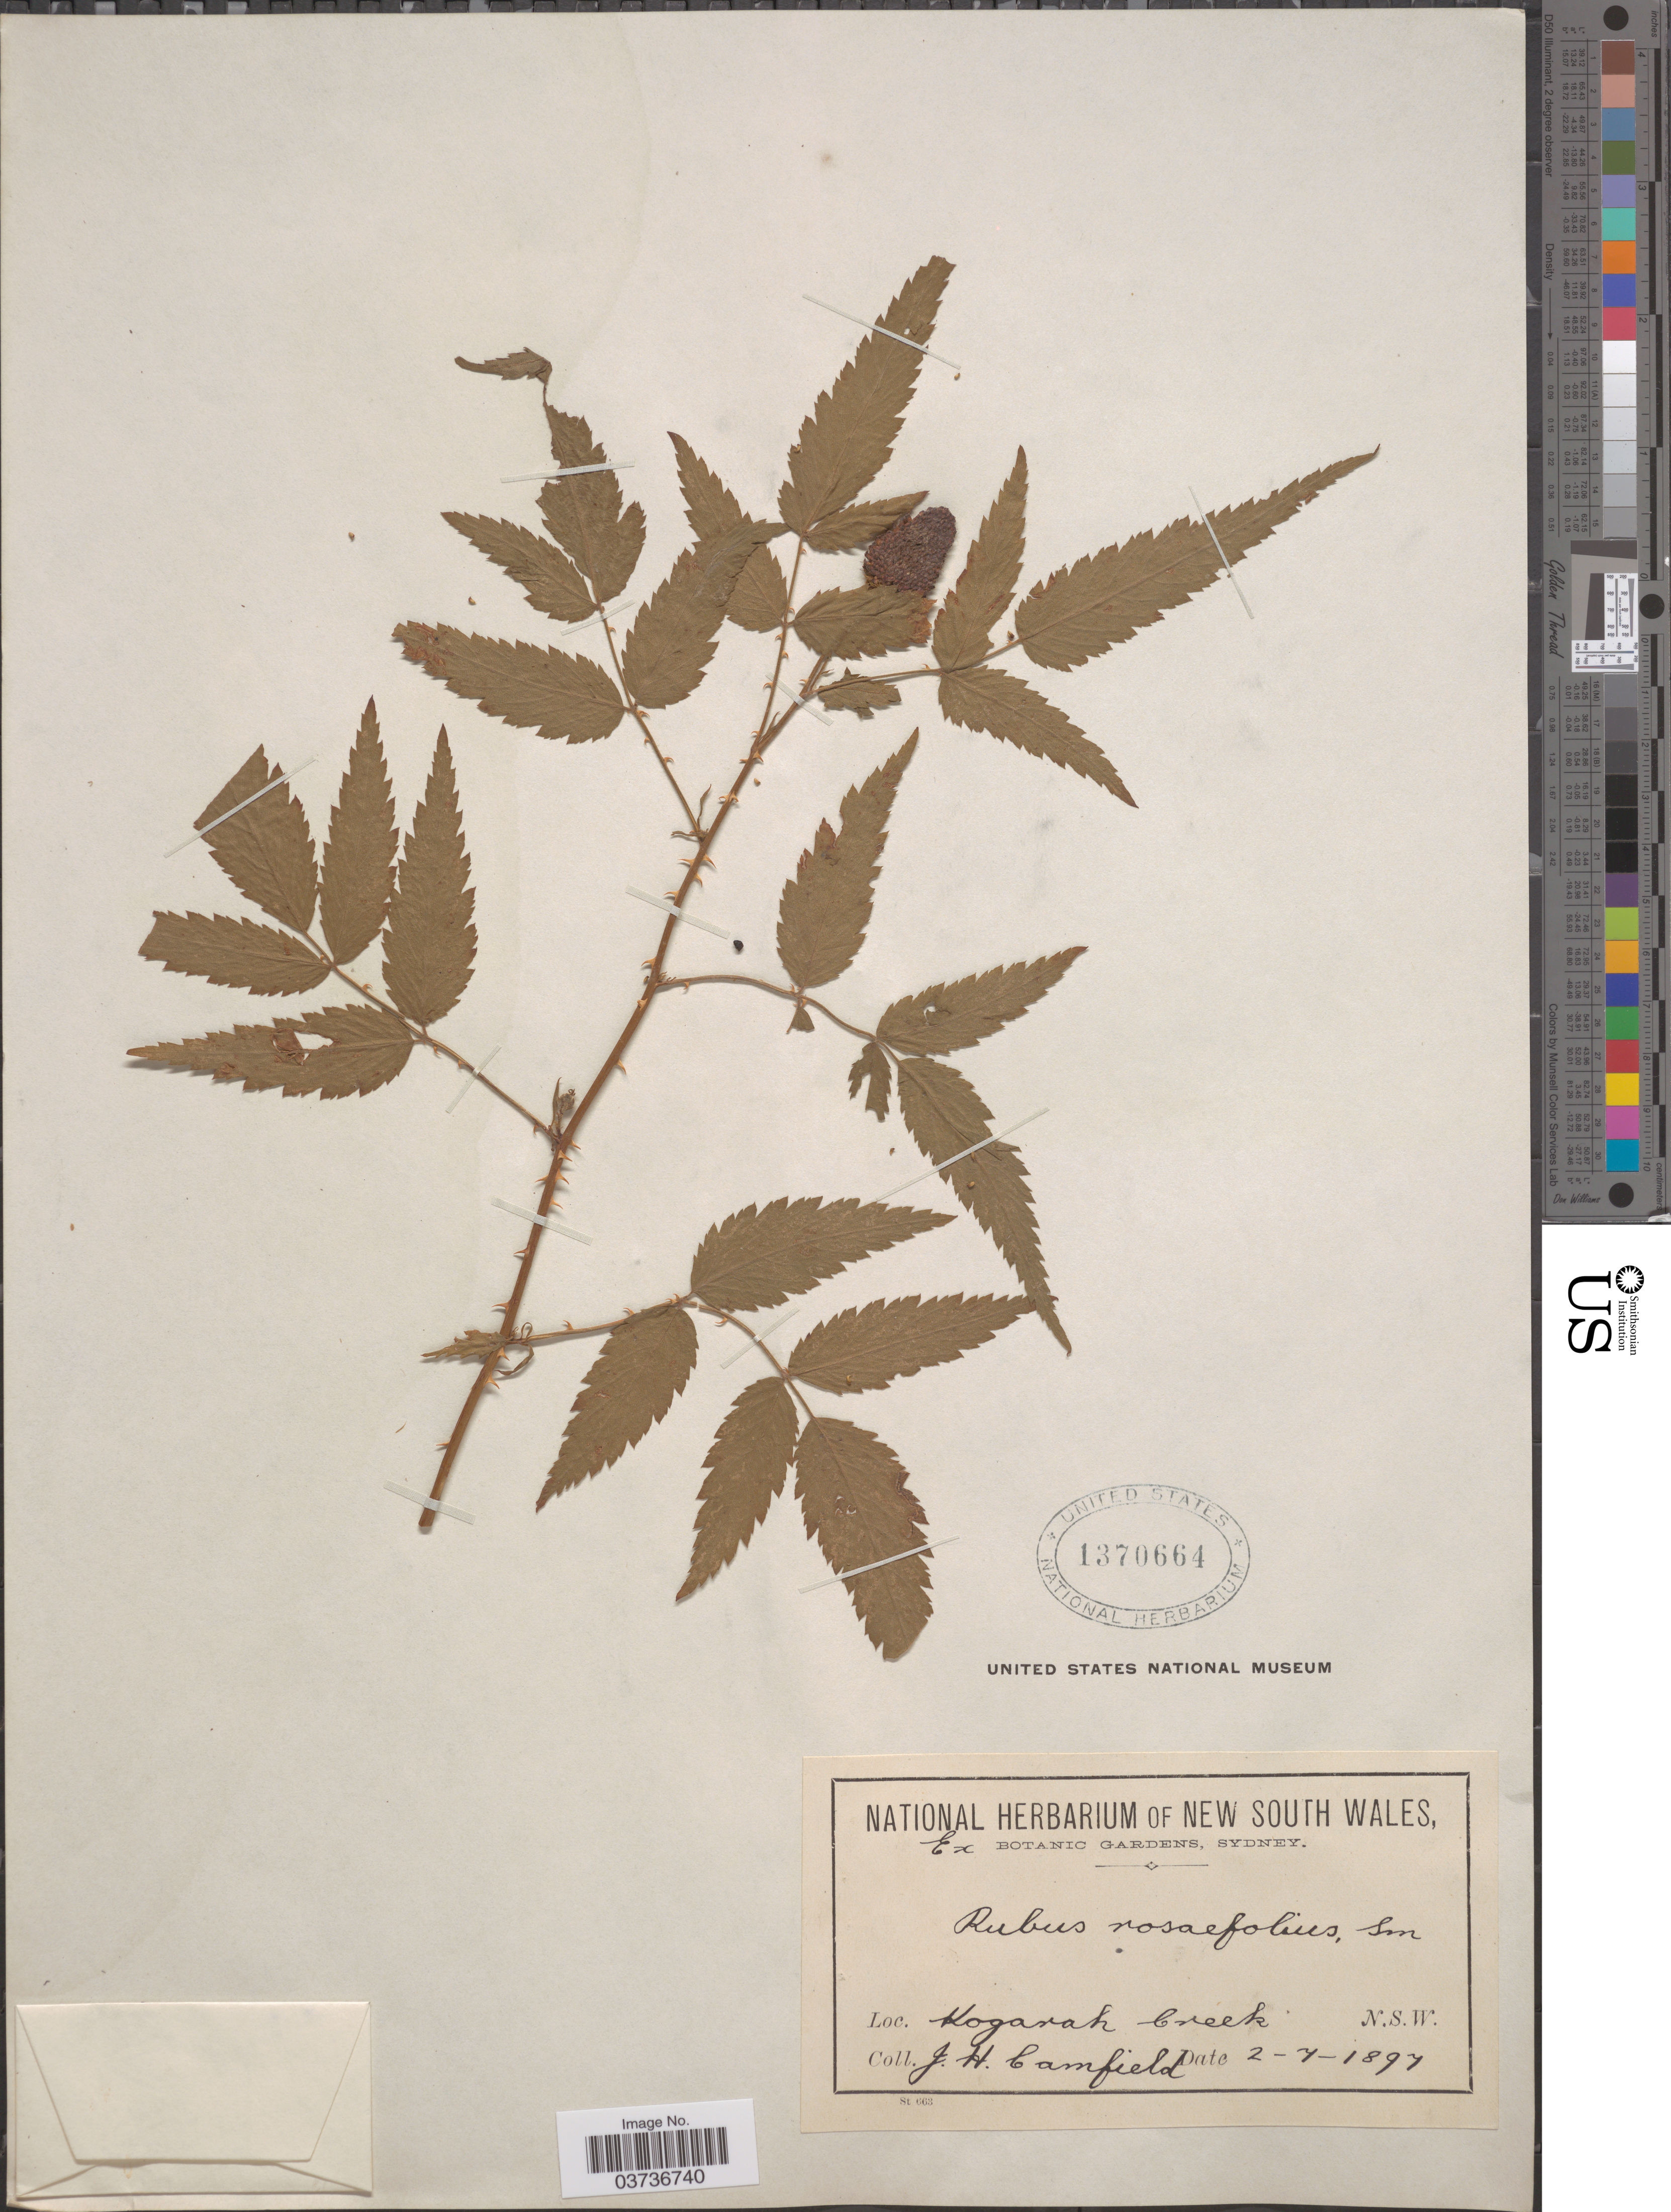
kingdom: Plantae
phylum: Tracheophyta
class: Magnoliopsida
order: Rosales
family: Rosaceae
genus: Rubus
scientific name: Rubus rosaefolius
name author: Sm.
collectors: J. Camfield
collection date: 1897-07-02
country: Australia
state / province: New South Wales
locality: Kogarah Creek.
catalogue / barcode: US 1370664